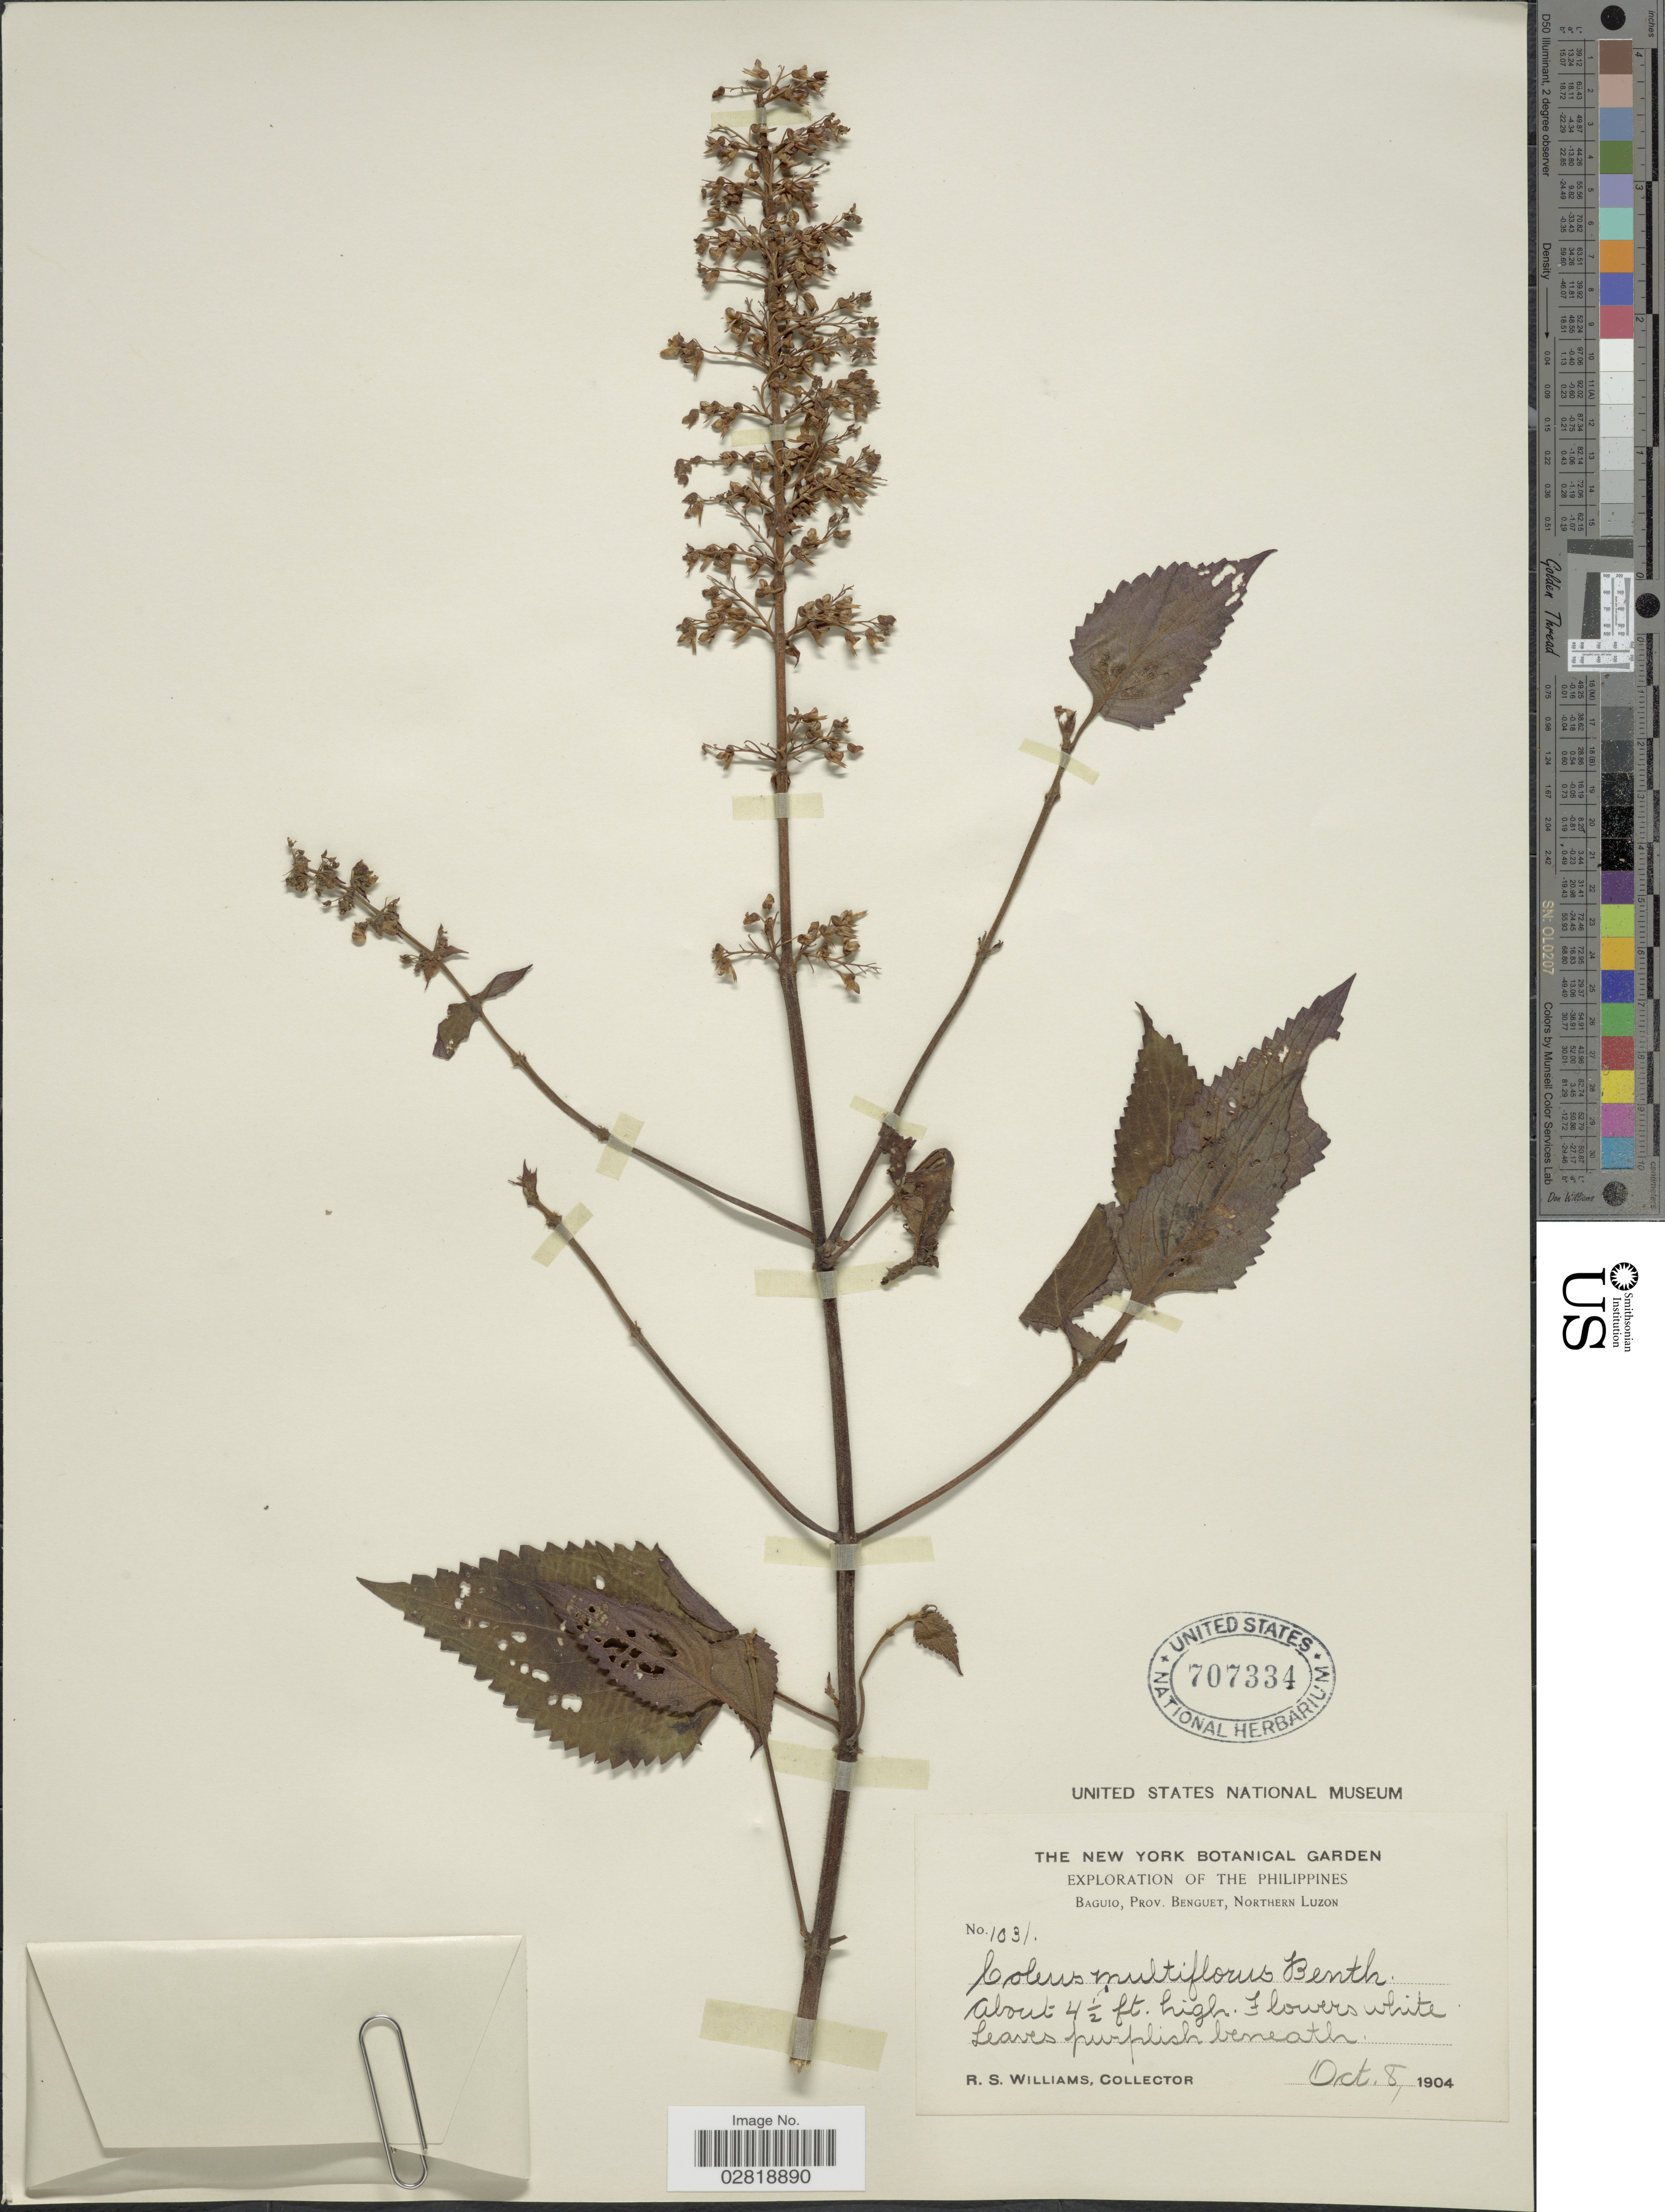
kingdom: Plantae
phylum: Tracheophyta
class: Magnoliopsida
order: Lamiales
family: Lamiaceae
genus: Plectranthus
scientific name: Plectranthus scutellarioides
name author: (L.) R. Br.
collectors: R. S. Williams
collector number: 1031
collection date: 1904-10-08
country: Philippines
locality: Baguio, Prov. Benguet, Northern Luzon.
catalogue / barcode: US 707334